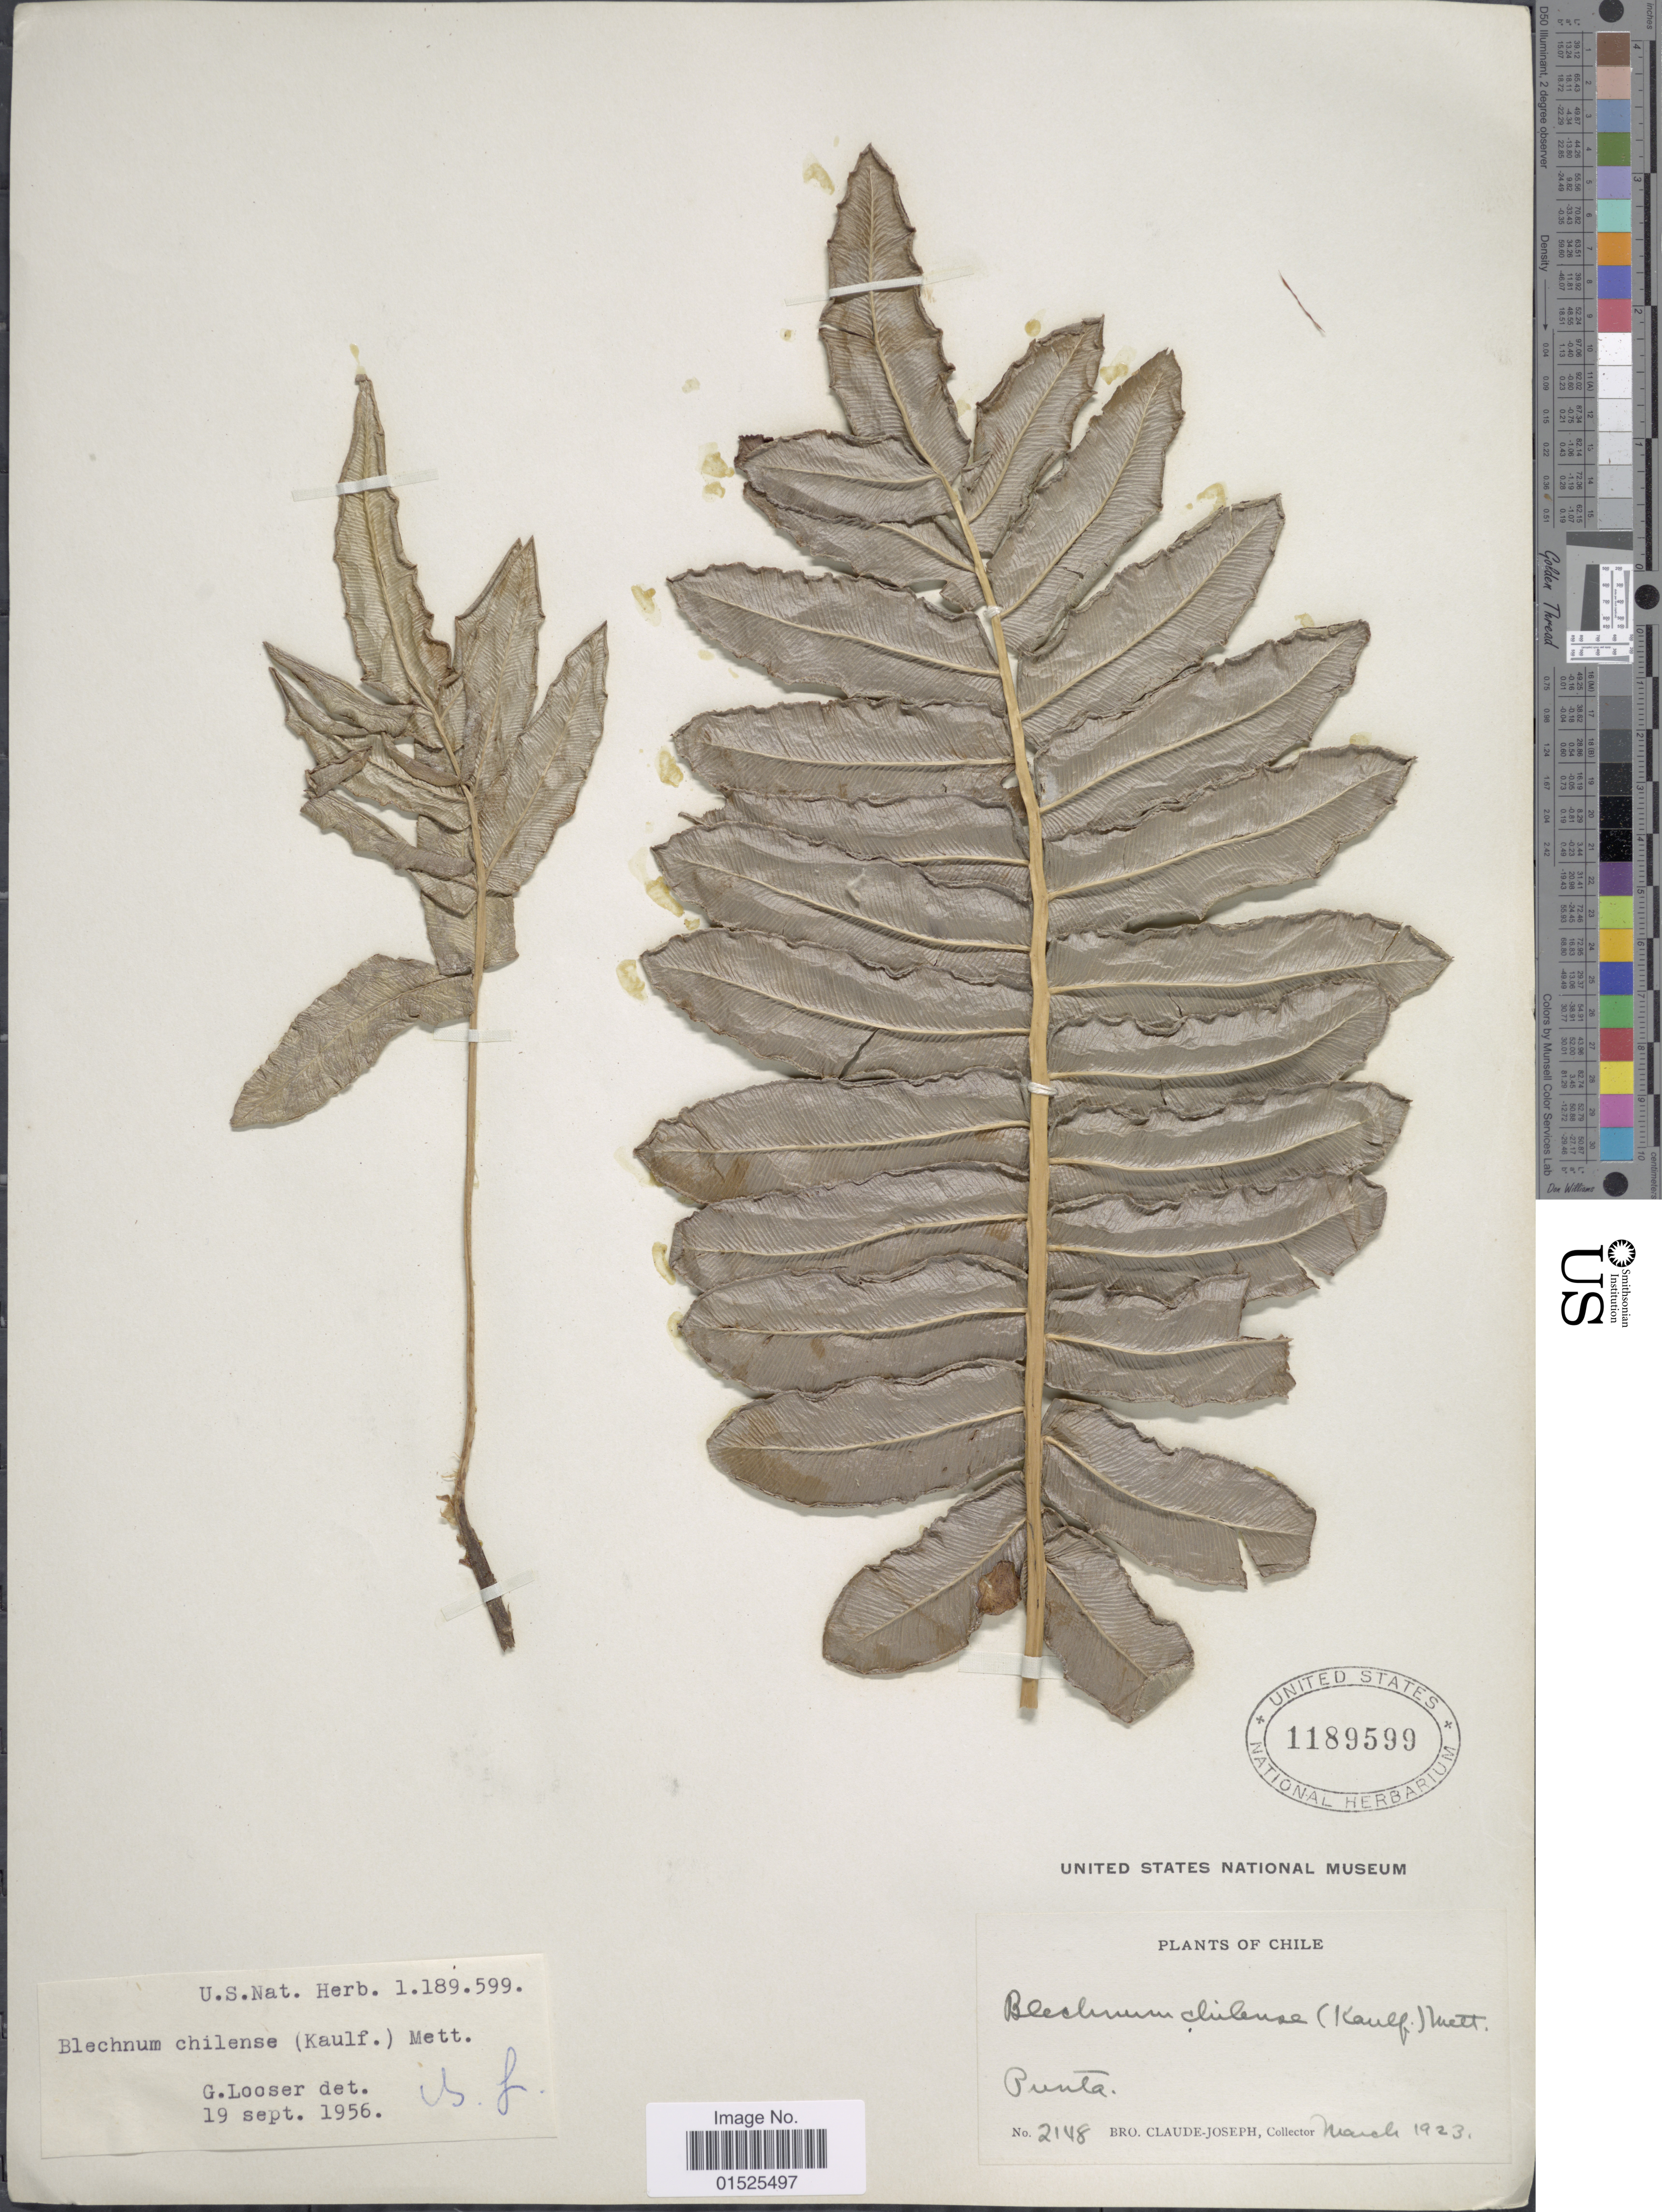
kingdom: Plantae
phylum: Tracheophyta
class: Polypodiopsida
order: Polypodiales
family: Blechnaceae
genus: Blechnum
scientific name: Blechnum chilense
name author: (Kaulf.) Mett.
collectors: Bro. Claude-Joseph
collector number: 2148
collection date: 1923-03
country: Chile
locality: Punta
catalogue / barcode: US 1189599